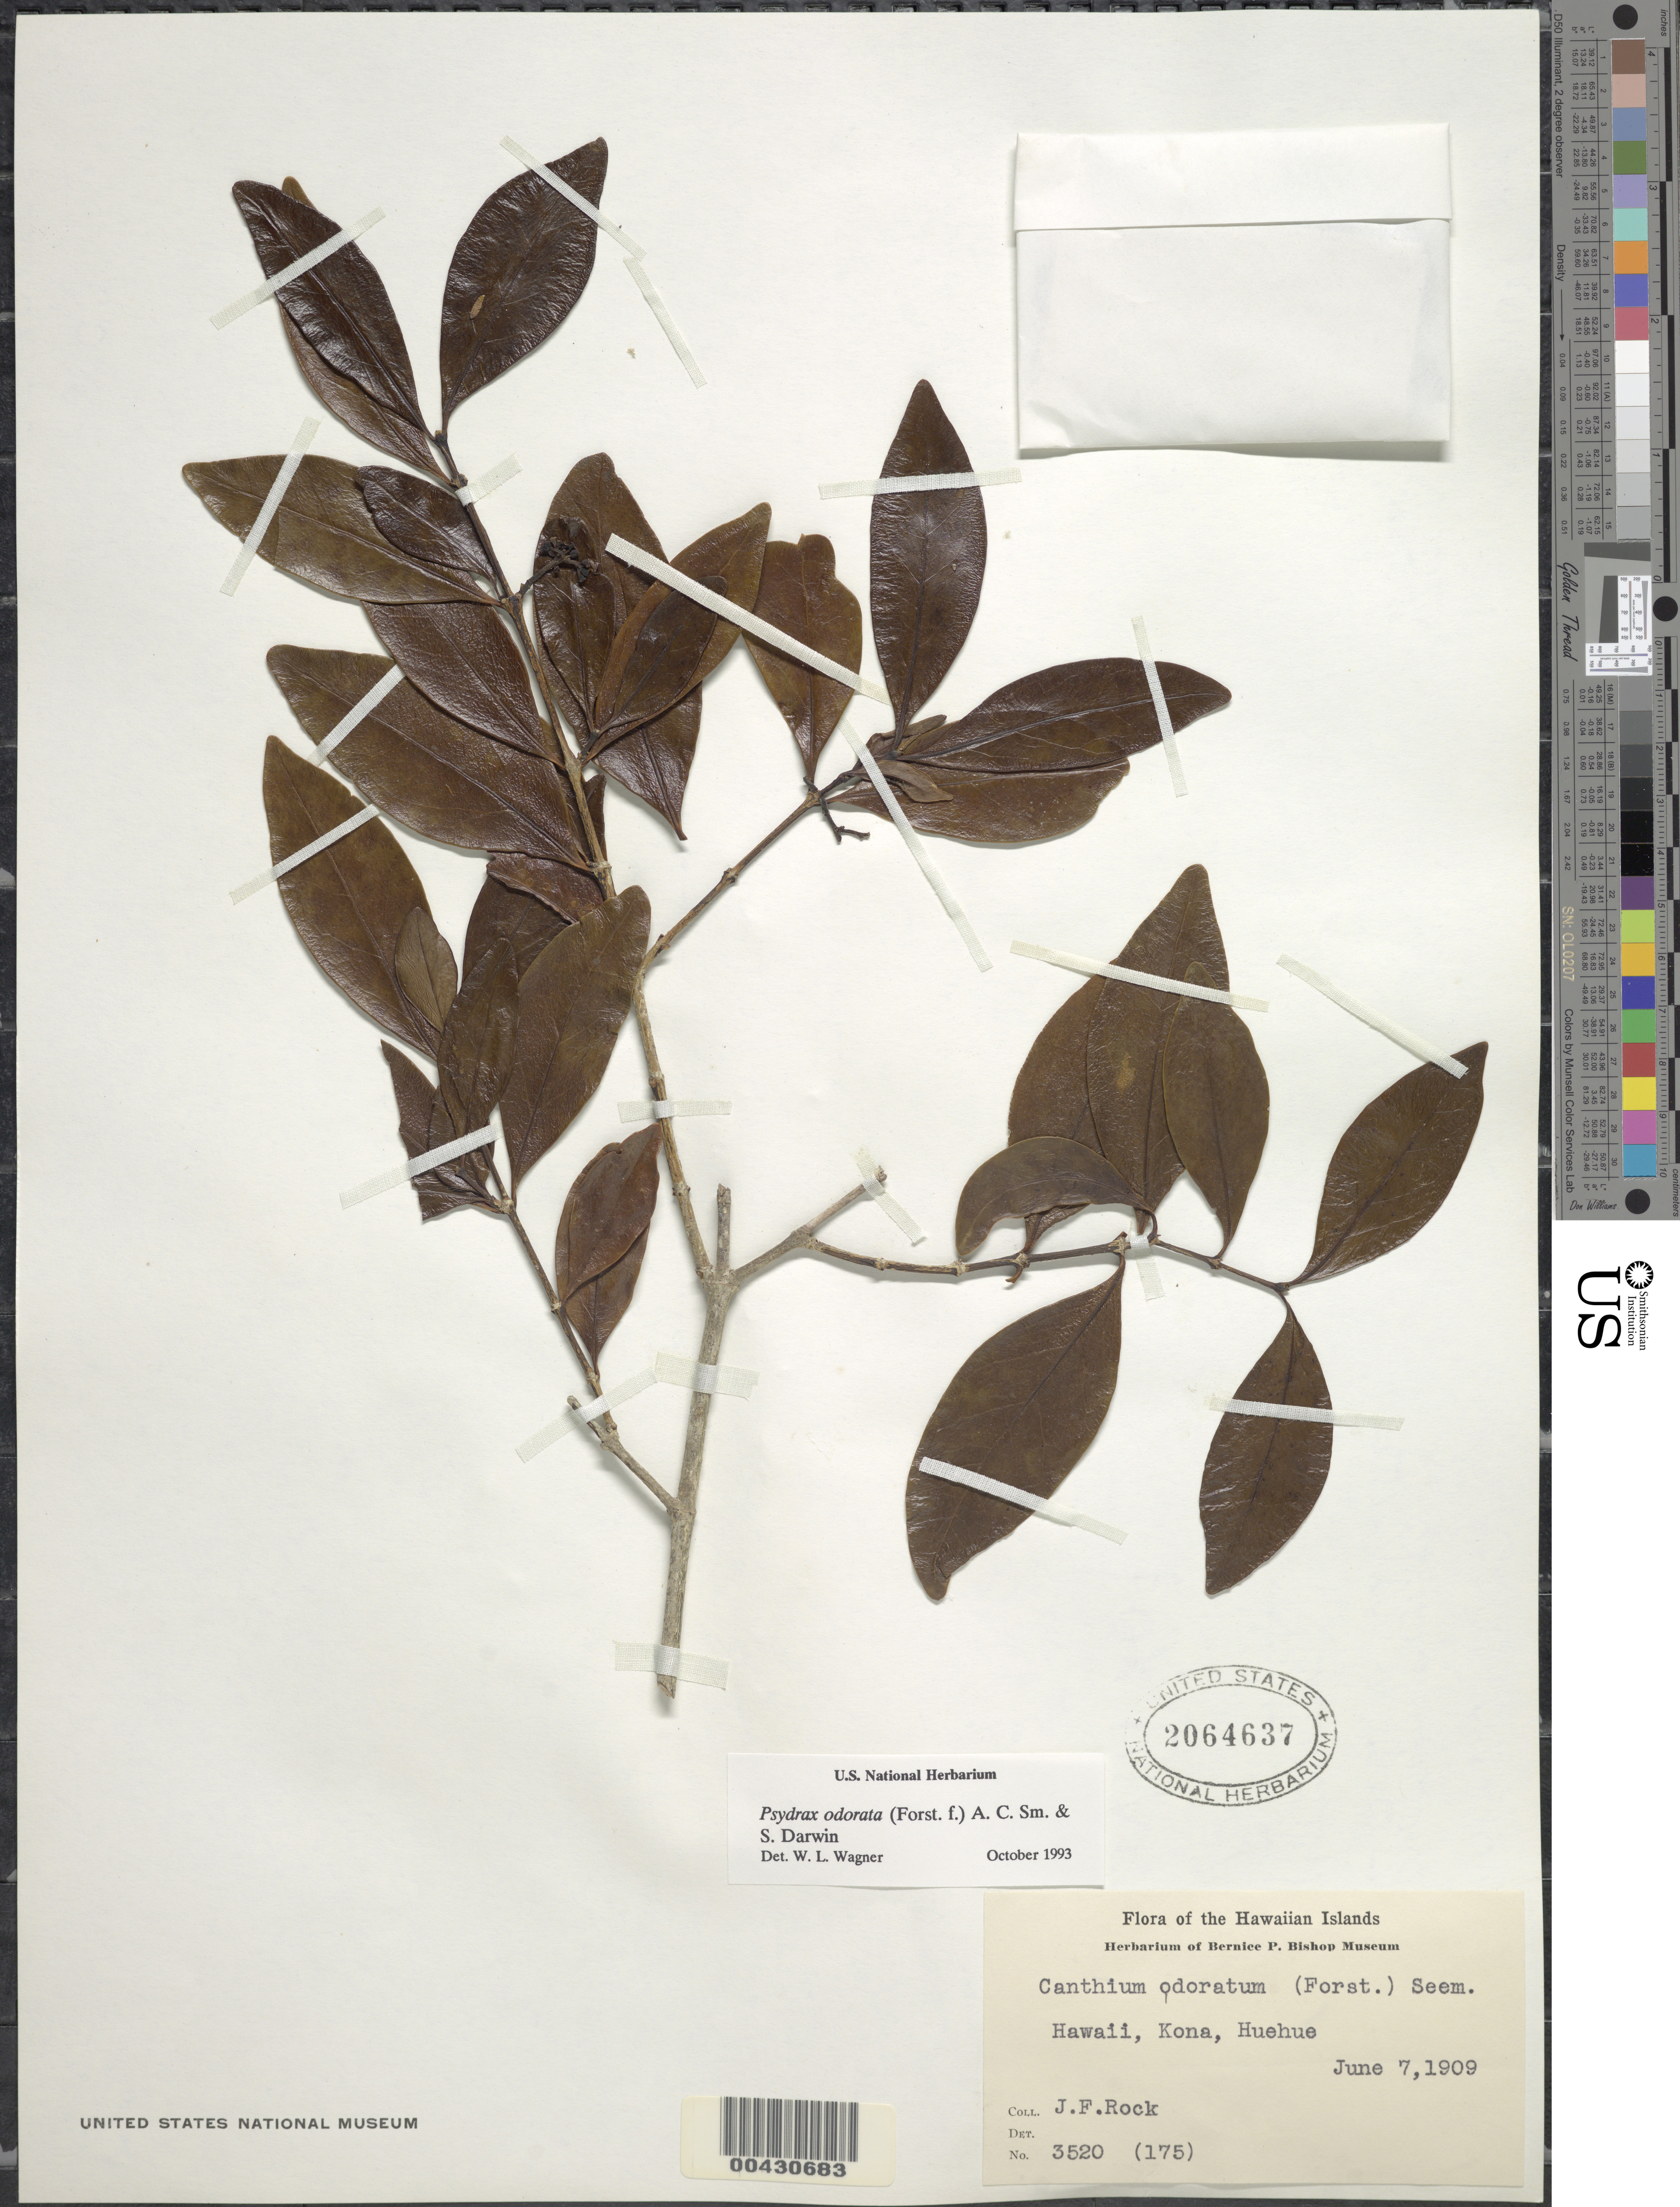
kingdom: Plantae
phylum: Tracheophyta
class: Magnoliopsida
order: Gentianales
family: Rubiaceae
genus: Psydrax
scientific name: Psydrax odorata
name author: (G. Forst.) A.C. Sm. & S.P. Darwin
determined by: Wagner, W. L., (BOT), Smithsonian Institution - National Museum of Natural History (UNITED STATES)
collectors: J. F. Rock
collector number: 3520 (175)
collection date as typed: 7 Jun 1909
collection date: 1909-06-07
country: United States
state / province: Hawaii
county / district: Hawaii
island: Hawaii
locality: Kona, Huehue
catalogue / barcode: US 2064637